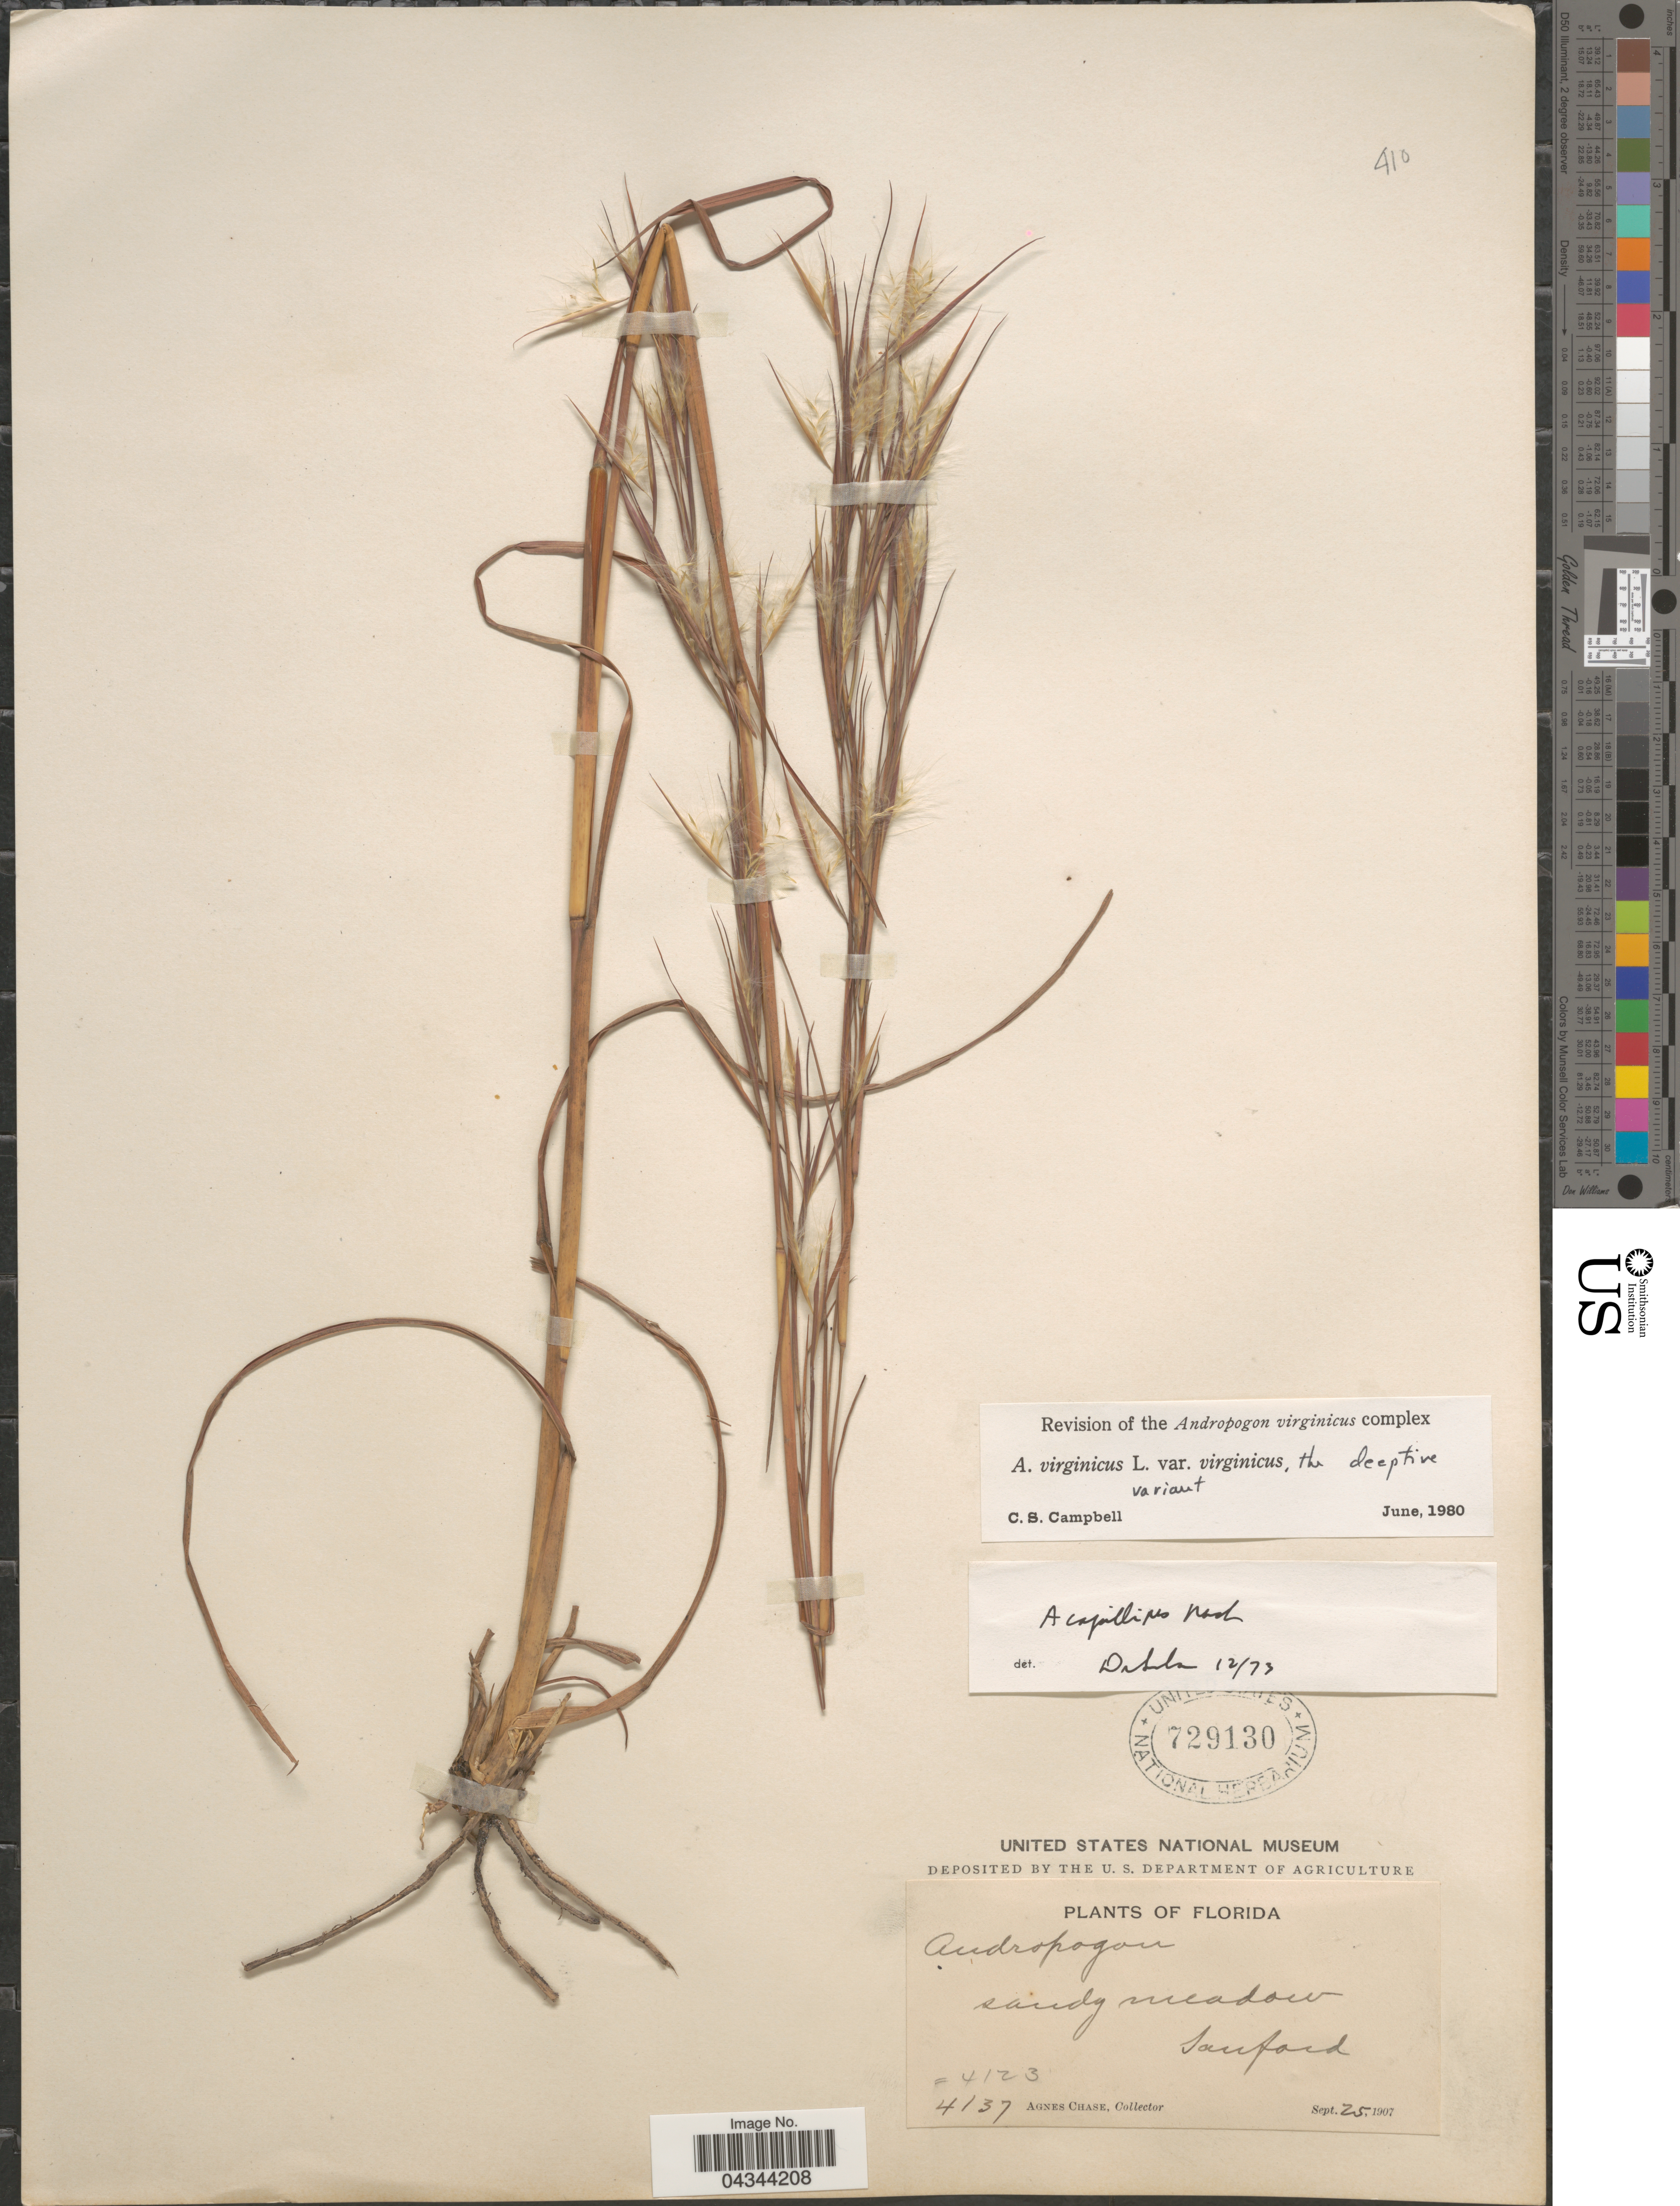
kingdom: Plantae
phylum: Tracheophyta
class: Liliopsida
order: Poales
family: Poaceae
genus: Andropogon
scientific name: Andropogon virginicus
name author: L.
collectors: A. Chase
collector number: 4137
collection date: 1907-09-25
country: United States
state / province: Florida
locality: Sanford.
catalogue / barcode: US 729130